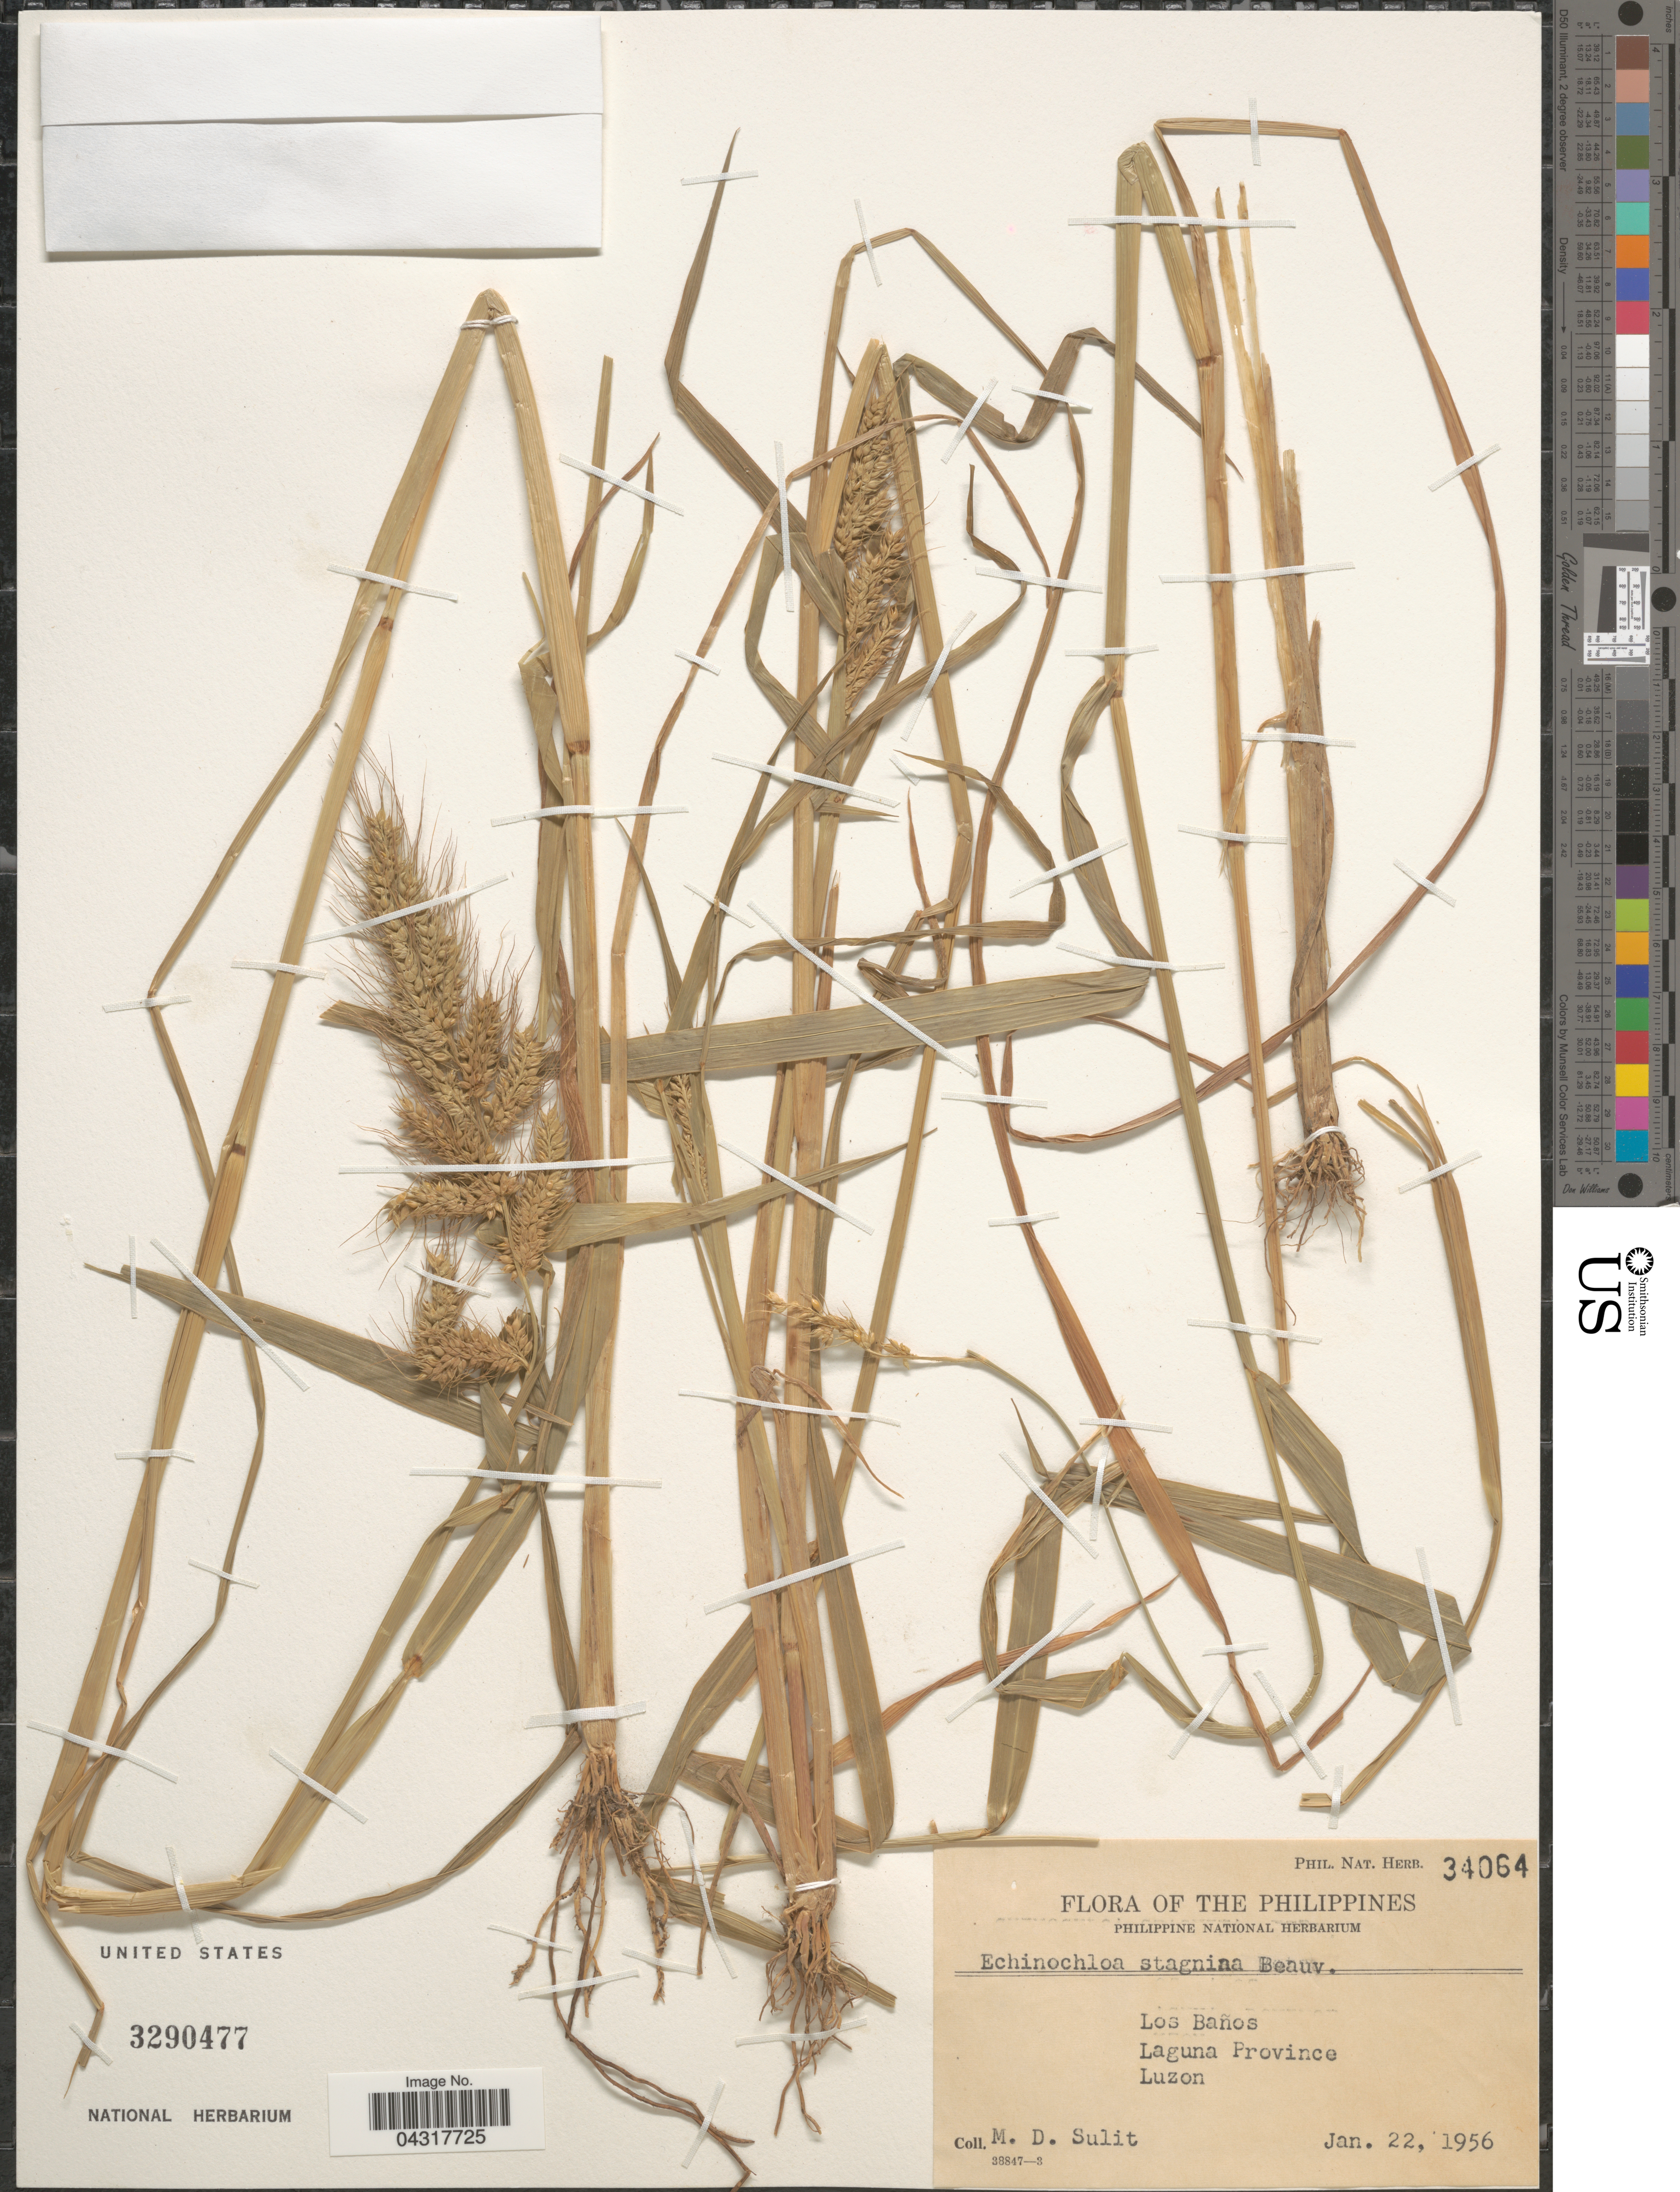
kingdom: Plantae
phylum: Tracheophyta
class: Liliopsida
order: Poales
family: Poaceae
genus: Echinochloa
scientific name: Echinochloa stagnina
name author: (Retz.) P. Beauv.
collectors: M. Sulit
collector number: Phil. Nat. Herb. 34064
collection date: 1956-01-22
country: Philippines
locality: Los Baños. Laguna Province. Luzon.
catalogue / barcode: US 3290477